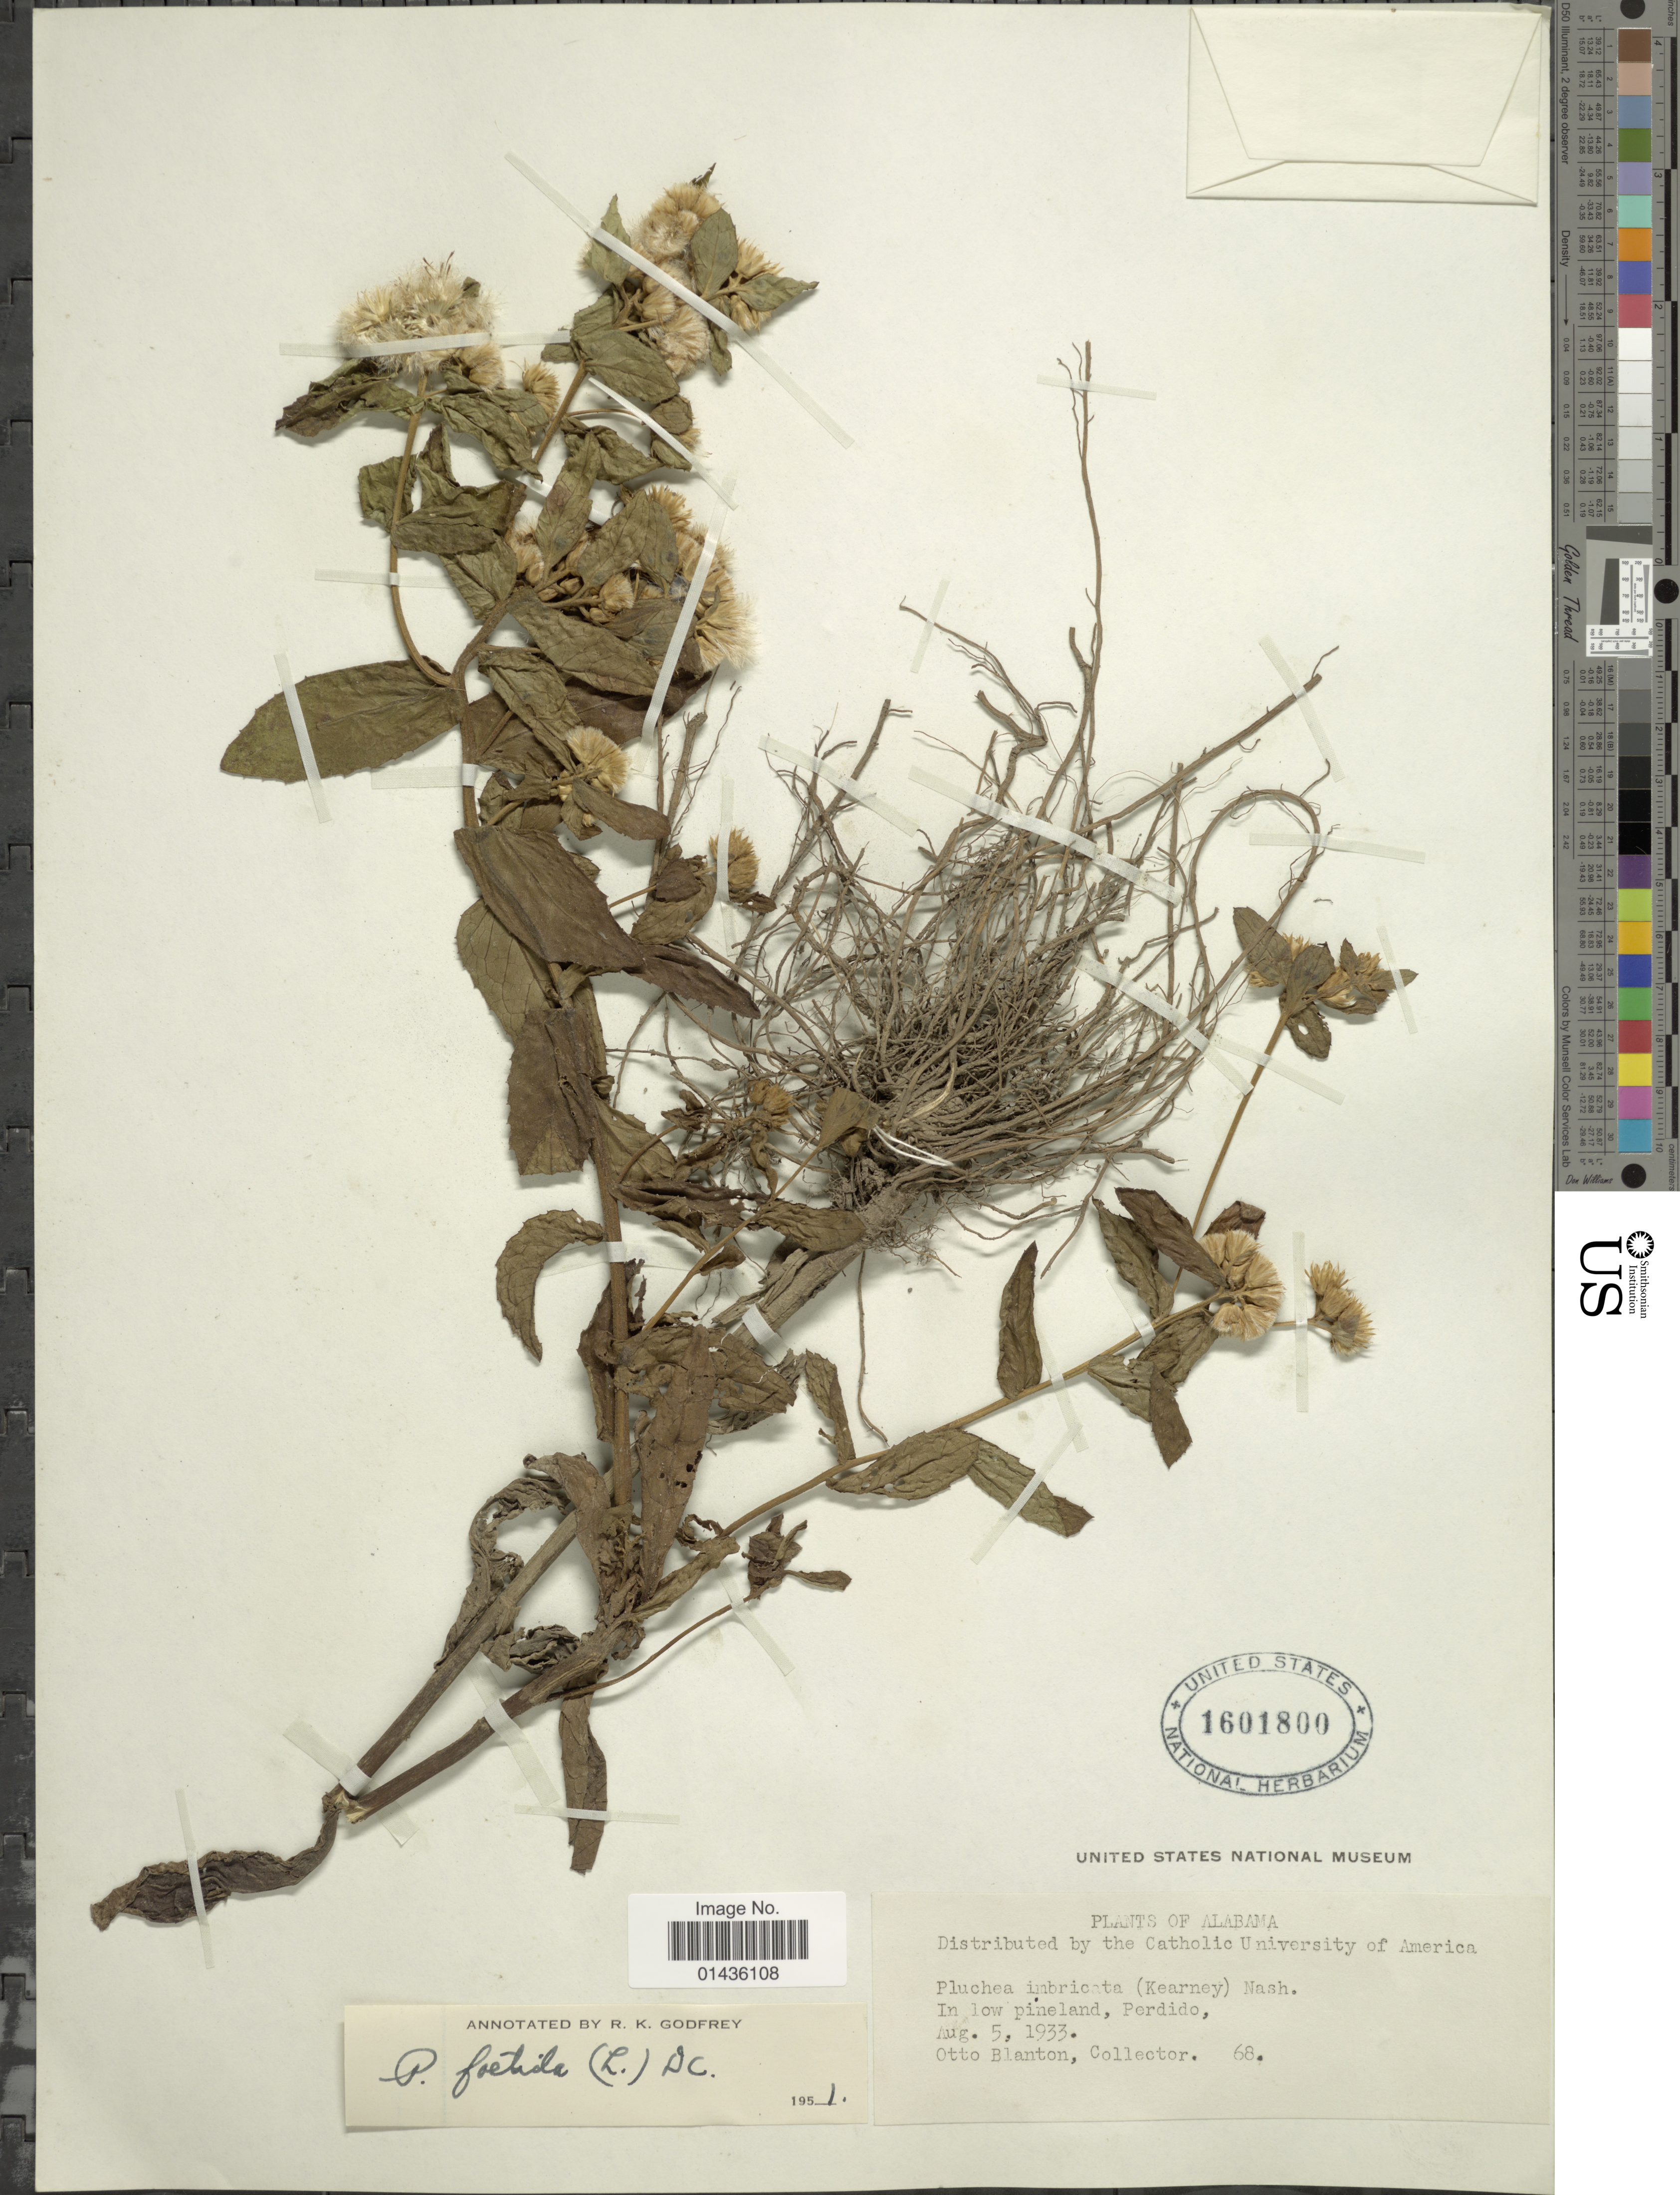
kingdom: Plantae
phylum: Tracheophyta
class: Magnoliopsida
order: Asterales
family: Asteraceae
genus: Pluchea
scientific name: Pluchea foetida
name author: (L.) DC.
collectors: O. Blanton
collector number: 68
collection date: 1933-08-05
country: United States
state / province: Alabama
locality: In low pineland, Perdido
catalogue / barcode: US 1601800